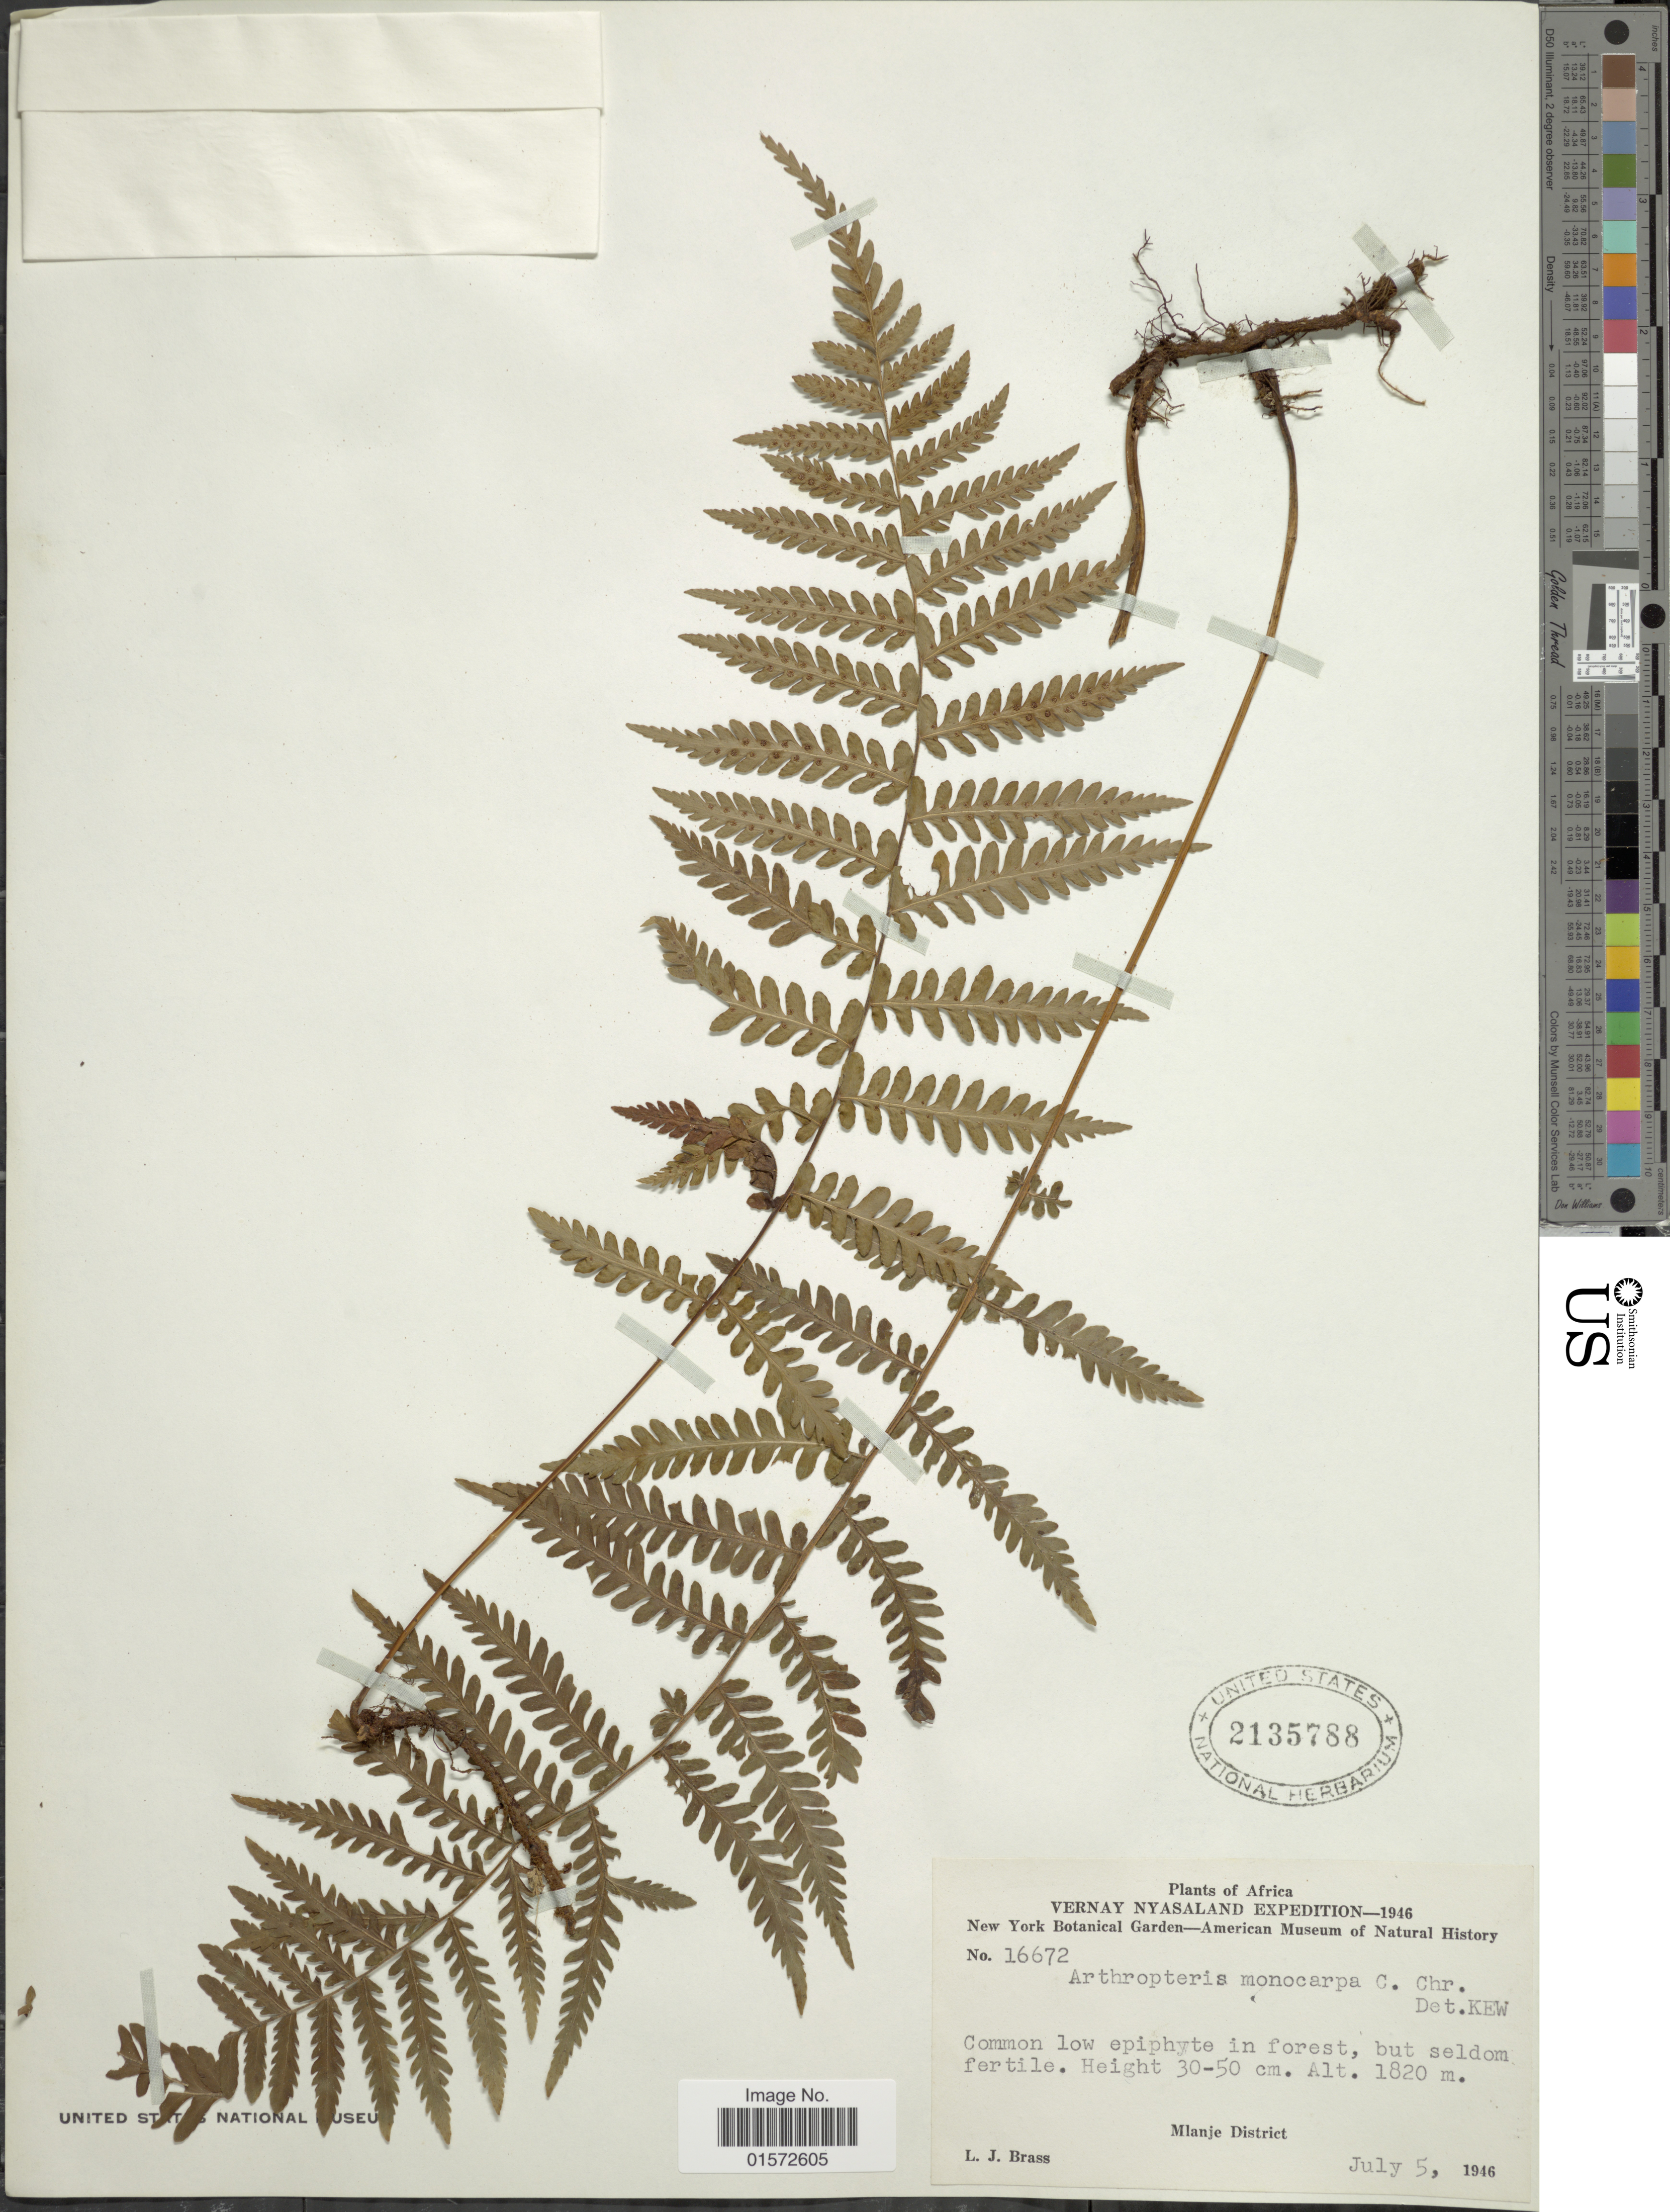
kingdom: Plantae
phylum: Tracheophyta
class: Polypodiopsida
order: Polypodiales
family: Tectariaceae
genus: Arthropteris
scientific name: Arthropteris monocarpa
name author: (Cordem.) C. Chr.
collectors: L. J. Brass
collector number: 16672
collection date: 1946-07-05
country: Malawi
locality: Vernay Nyasaland Expedition. Mlandje District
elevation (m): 1820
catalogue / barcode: US 2135788